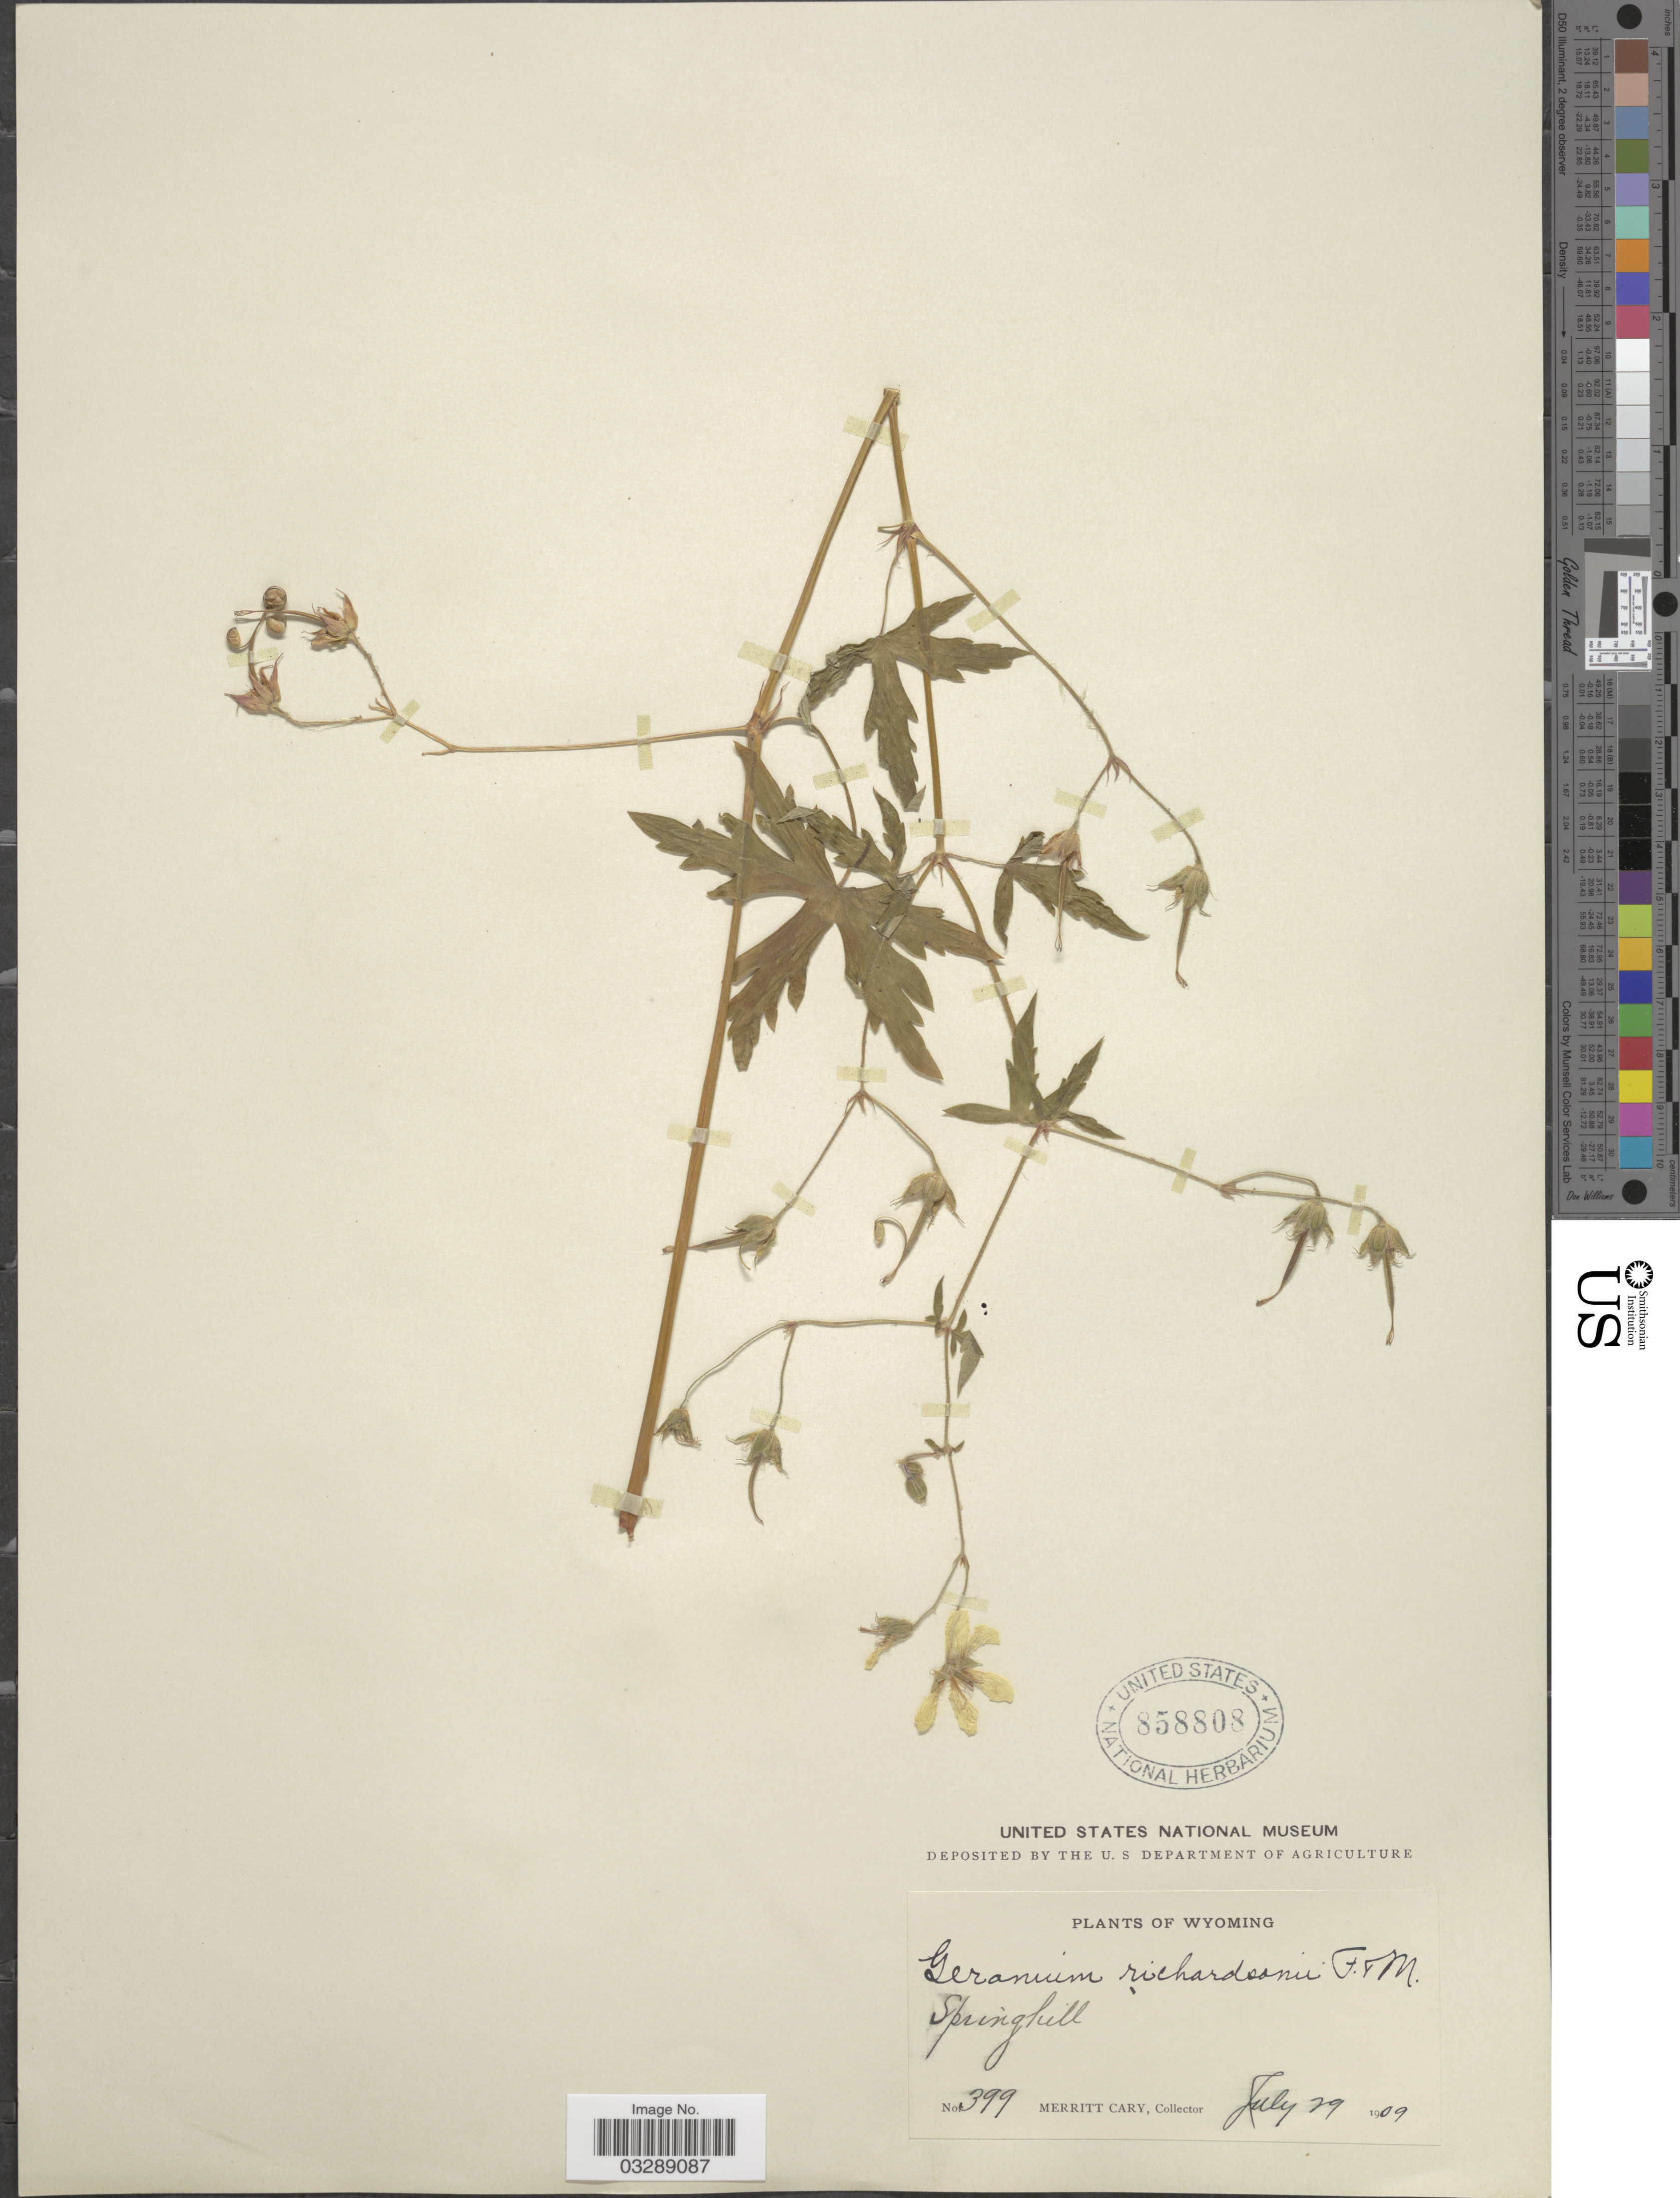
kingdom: Plantae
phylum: Tracheophyta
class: Magnoliopsida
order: Geraniales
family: Geraniaceae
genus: Geranium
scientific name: Geranium richardsonii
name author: Fisch. & Trautv.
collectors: M. Cary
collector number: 399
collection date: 1909-07-29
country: United States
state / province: Wyoming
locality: Springhill.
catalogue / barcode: US 858808